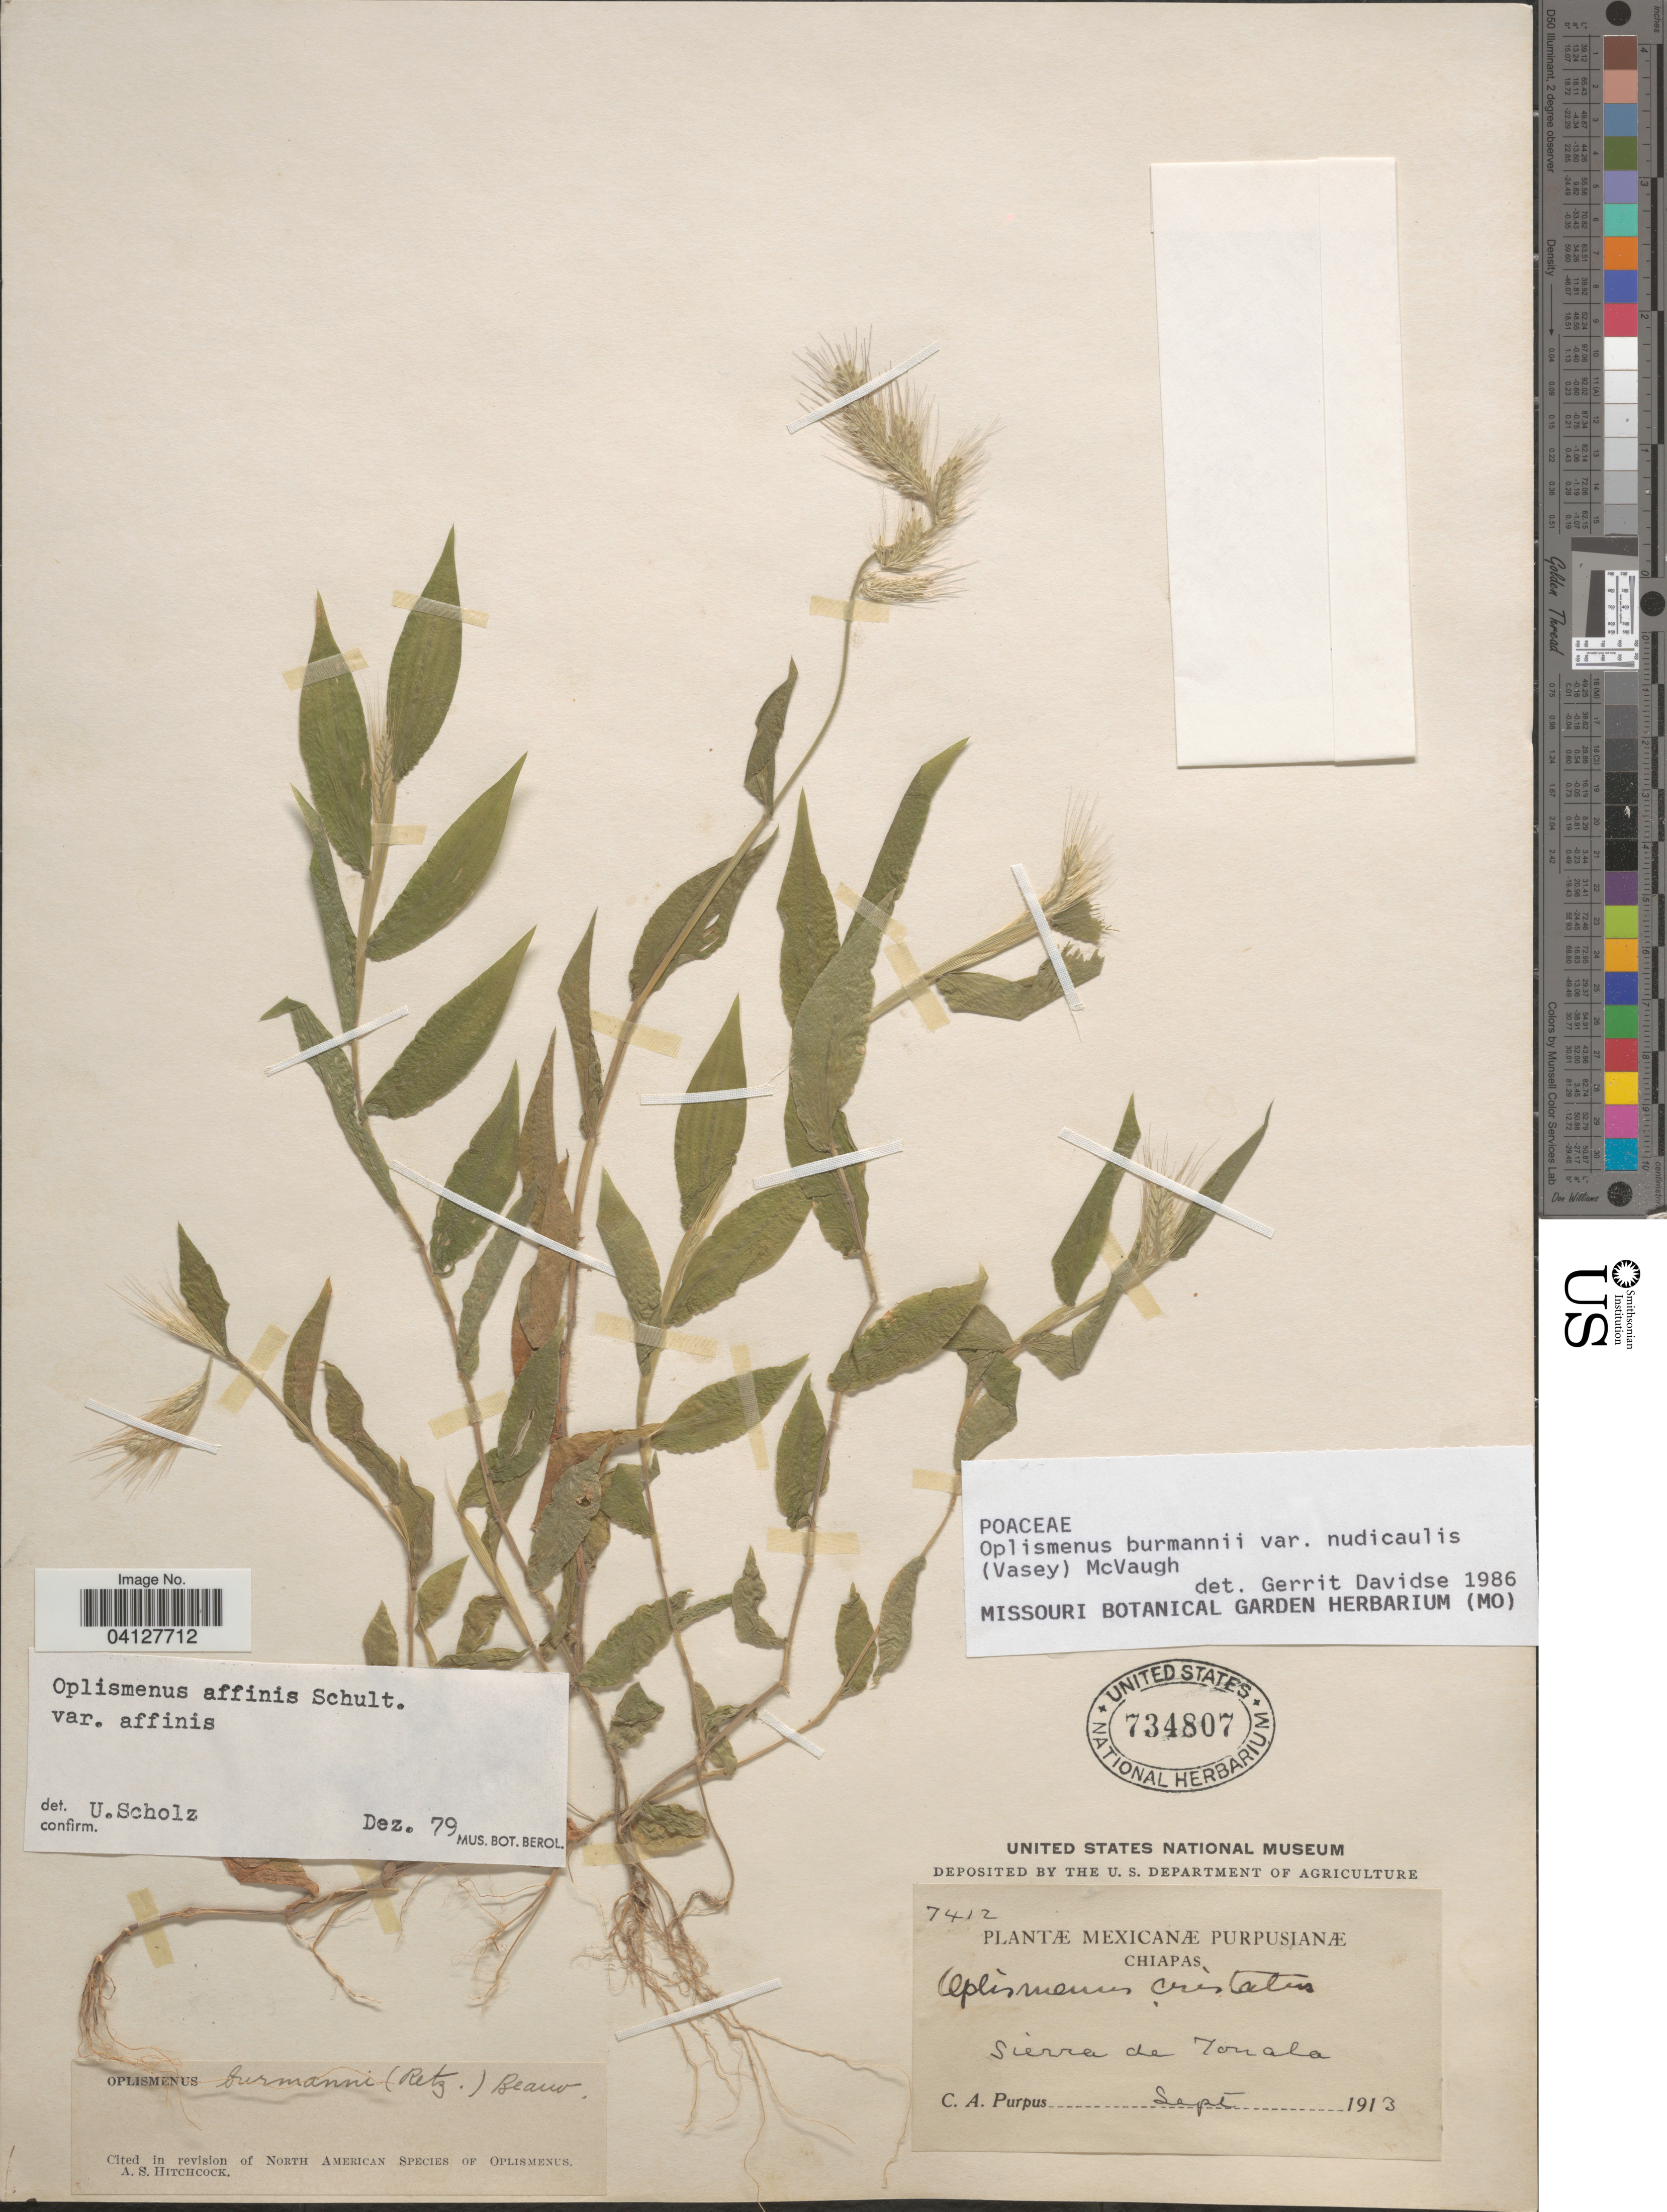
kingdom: Plantae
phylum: Tracheophyta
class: Liliopsida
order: Poales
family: Poaceae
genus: Oplismenus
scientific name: Oplismenus burmannii var. nudicaulis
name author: (Vasey) McVaugh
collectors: C. A. Purpus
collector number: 7412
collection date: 1913-09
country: Mexico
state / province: Chiapas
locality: Sierra de Tonala [interpreted].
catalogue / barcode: US 734807